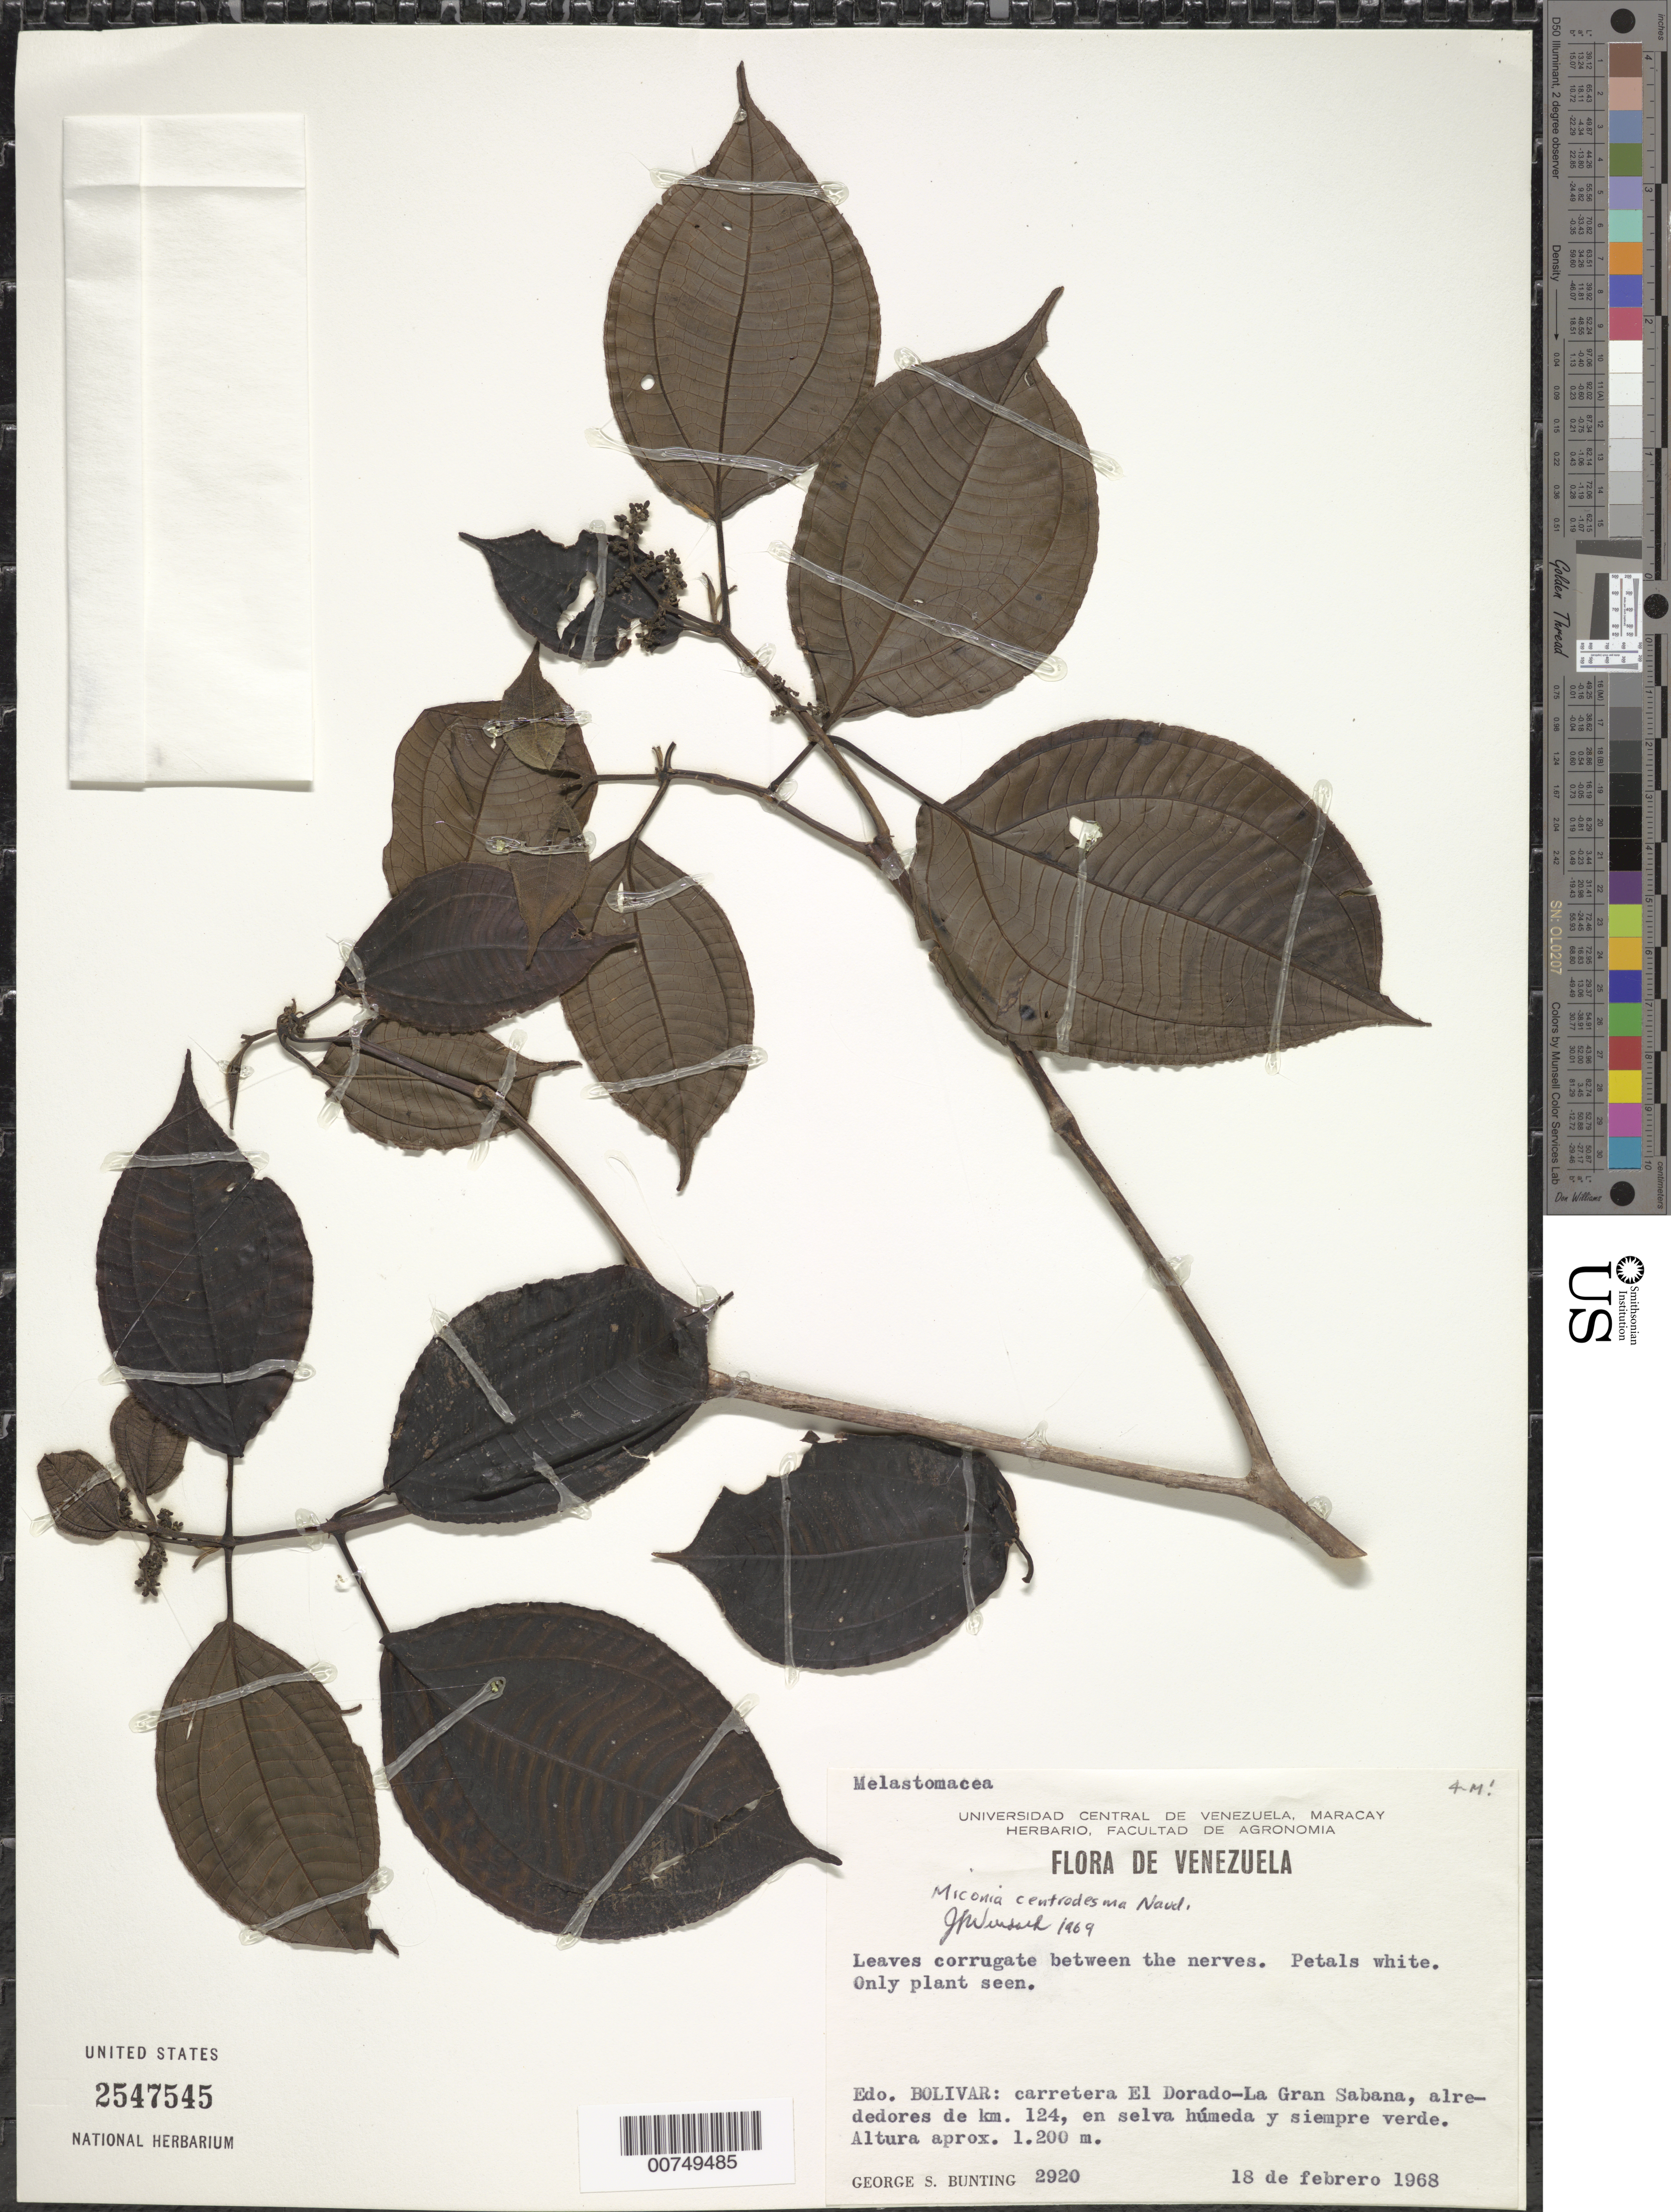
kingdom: Plantae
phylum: Tracheophyta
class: Magnoliopsida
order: Myrtales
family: Melastomataceae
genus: Miconia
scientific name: Miconia centrodesma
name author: Naudin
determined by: Wurdack, John J., (US), US (UNITED STATES)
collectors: G. S. Bunting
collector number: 2920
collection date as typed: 18-Feb-68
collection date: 1968-02-18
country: Venezuela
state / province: Bolívar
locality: El Dorado-La Gran Sabana road, km 124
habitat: Selva húmeda y siempre verde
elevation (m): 1200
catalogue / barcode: US 2547545